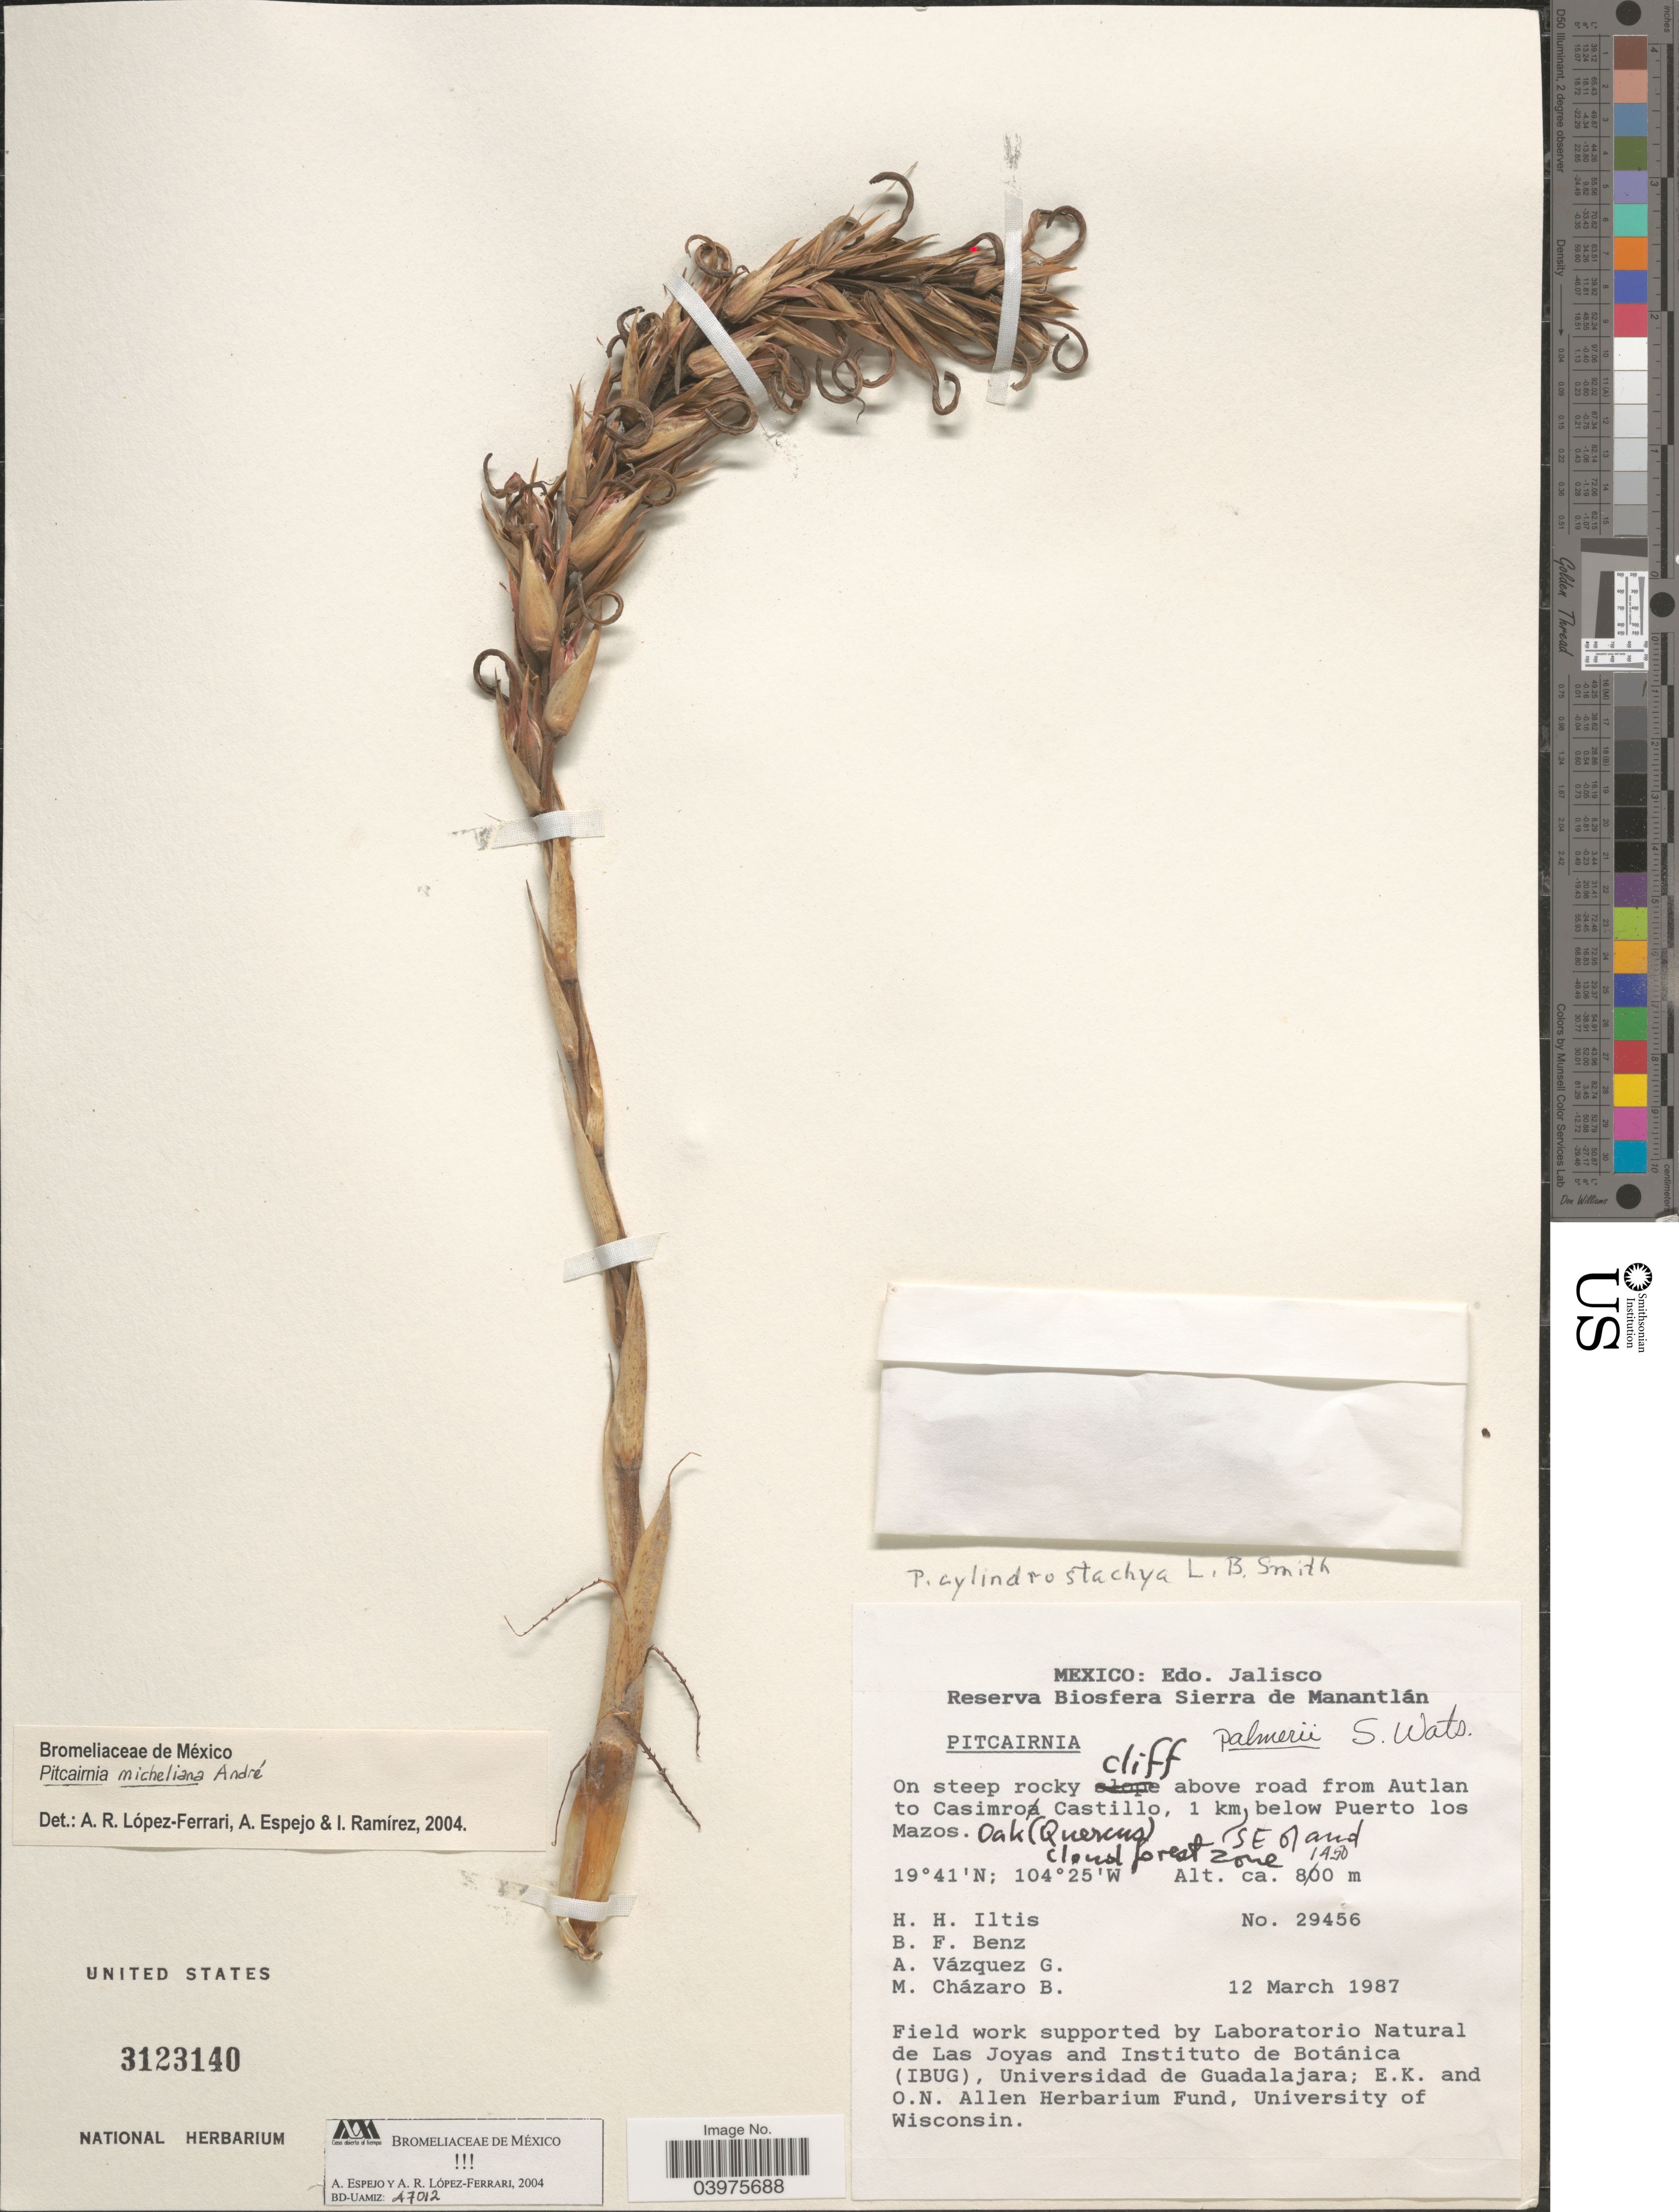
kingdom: Plantae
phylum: Tracheophyta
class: Liliopsida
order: Poales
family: Bromeliaceae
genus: Pitcairnia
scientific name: Pitcairnia micheliana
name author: André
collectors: H. H. Iltis, B. F. Benz, A. Vázquez Glavía & M. Chazaro B.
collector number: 29456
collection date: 1987-03-12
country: Mexico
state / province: Jalisco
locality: Reserva Biosfera Sierra de Manantlán. On steep rocky cliff above road from Autlan to Casimro Castillo, 1 km below and SE of Puerto los Mazos.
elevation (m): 1450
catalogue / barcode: US 3123140